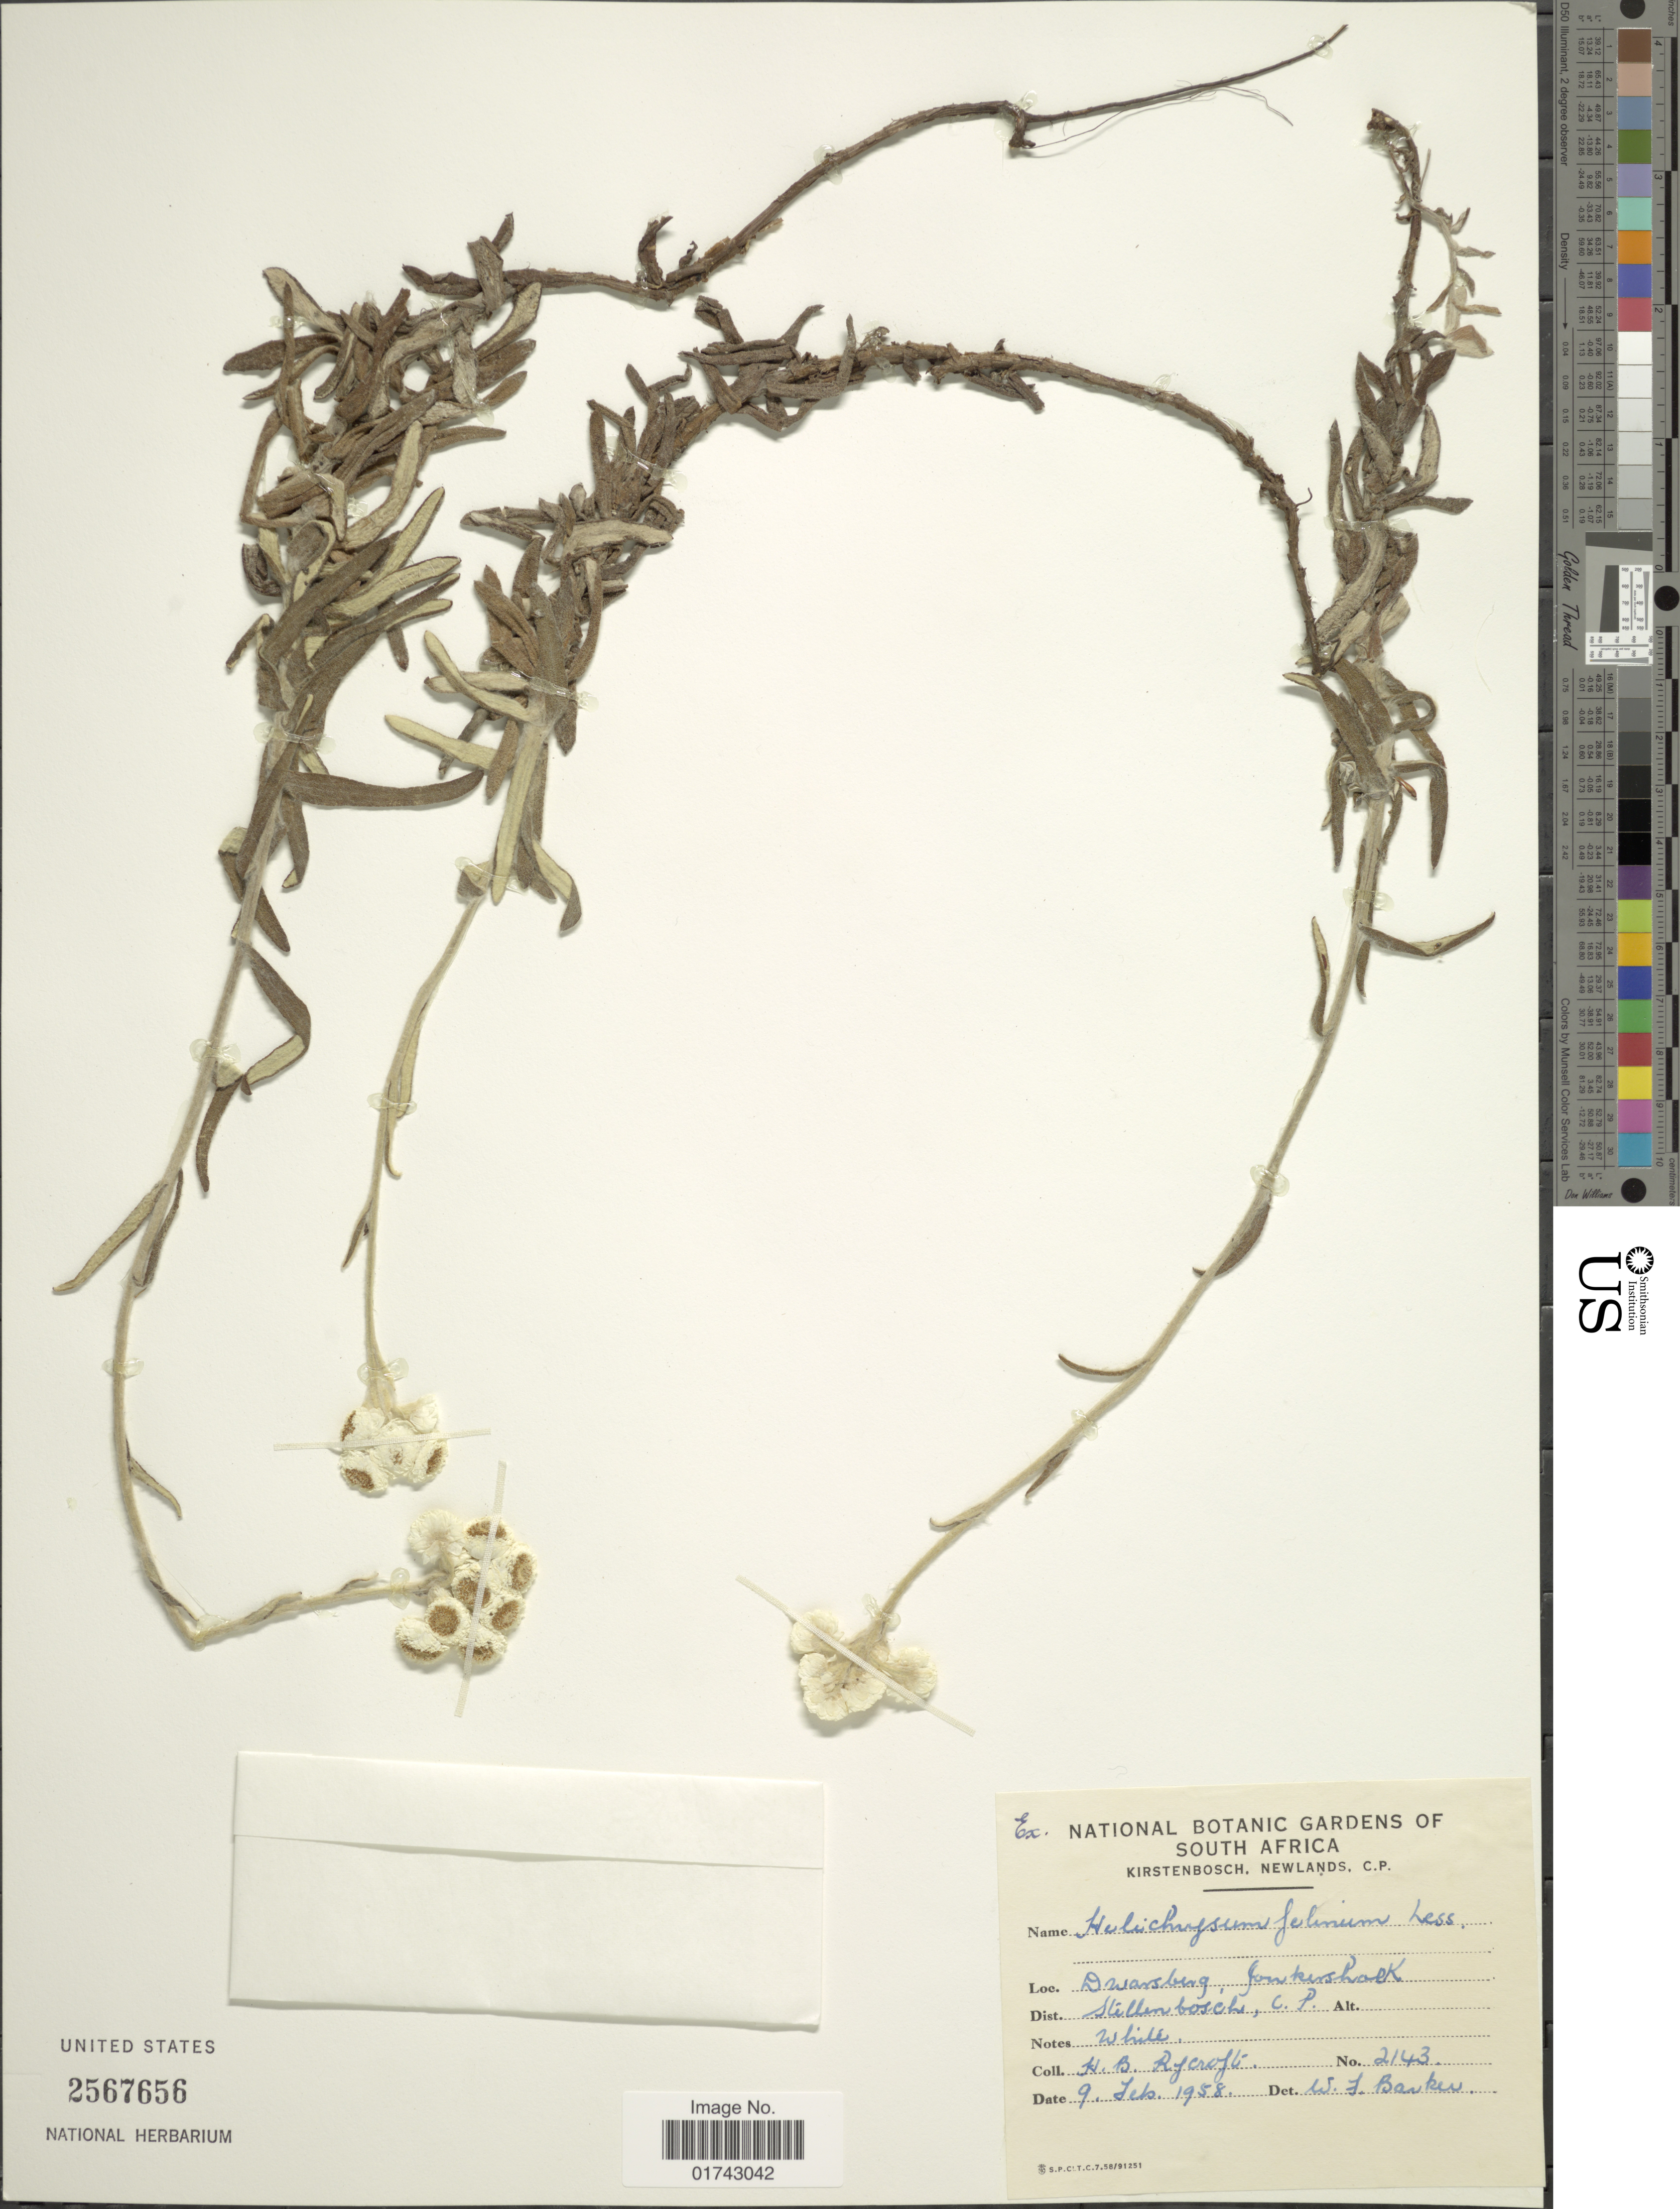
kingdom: Plantae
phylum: Tracheophyta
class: Magnoliopsida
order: Asterales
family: Asteraceae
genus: Helichrysum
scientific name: Helichrysum felinum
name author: Less.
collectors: H. Rycroft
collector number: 2143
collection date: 1958-02-09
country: South Africa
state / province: Western Cape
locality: Dwarsberg, Fonkershark, Dist. Stellenbosch, C. P.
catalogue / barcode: US 2567656